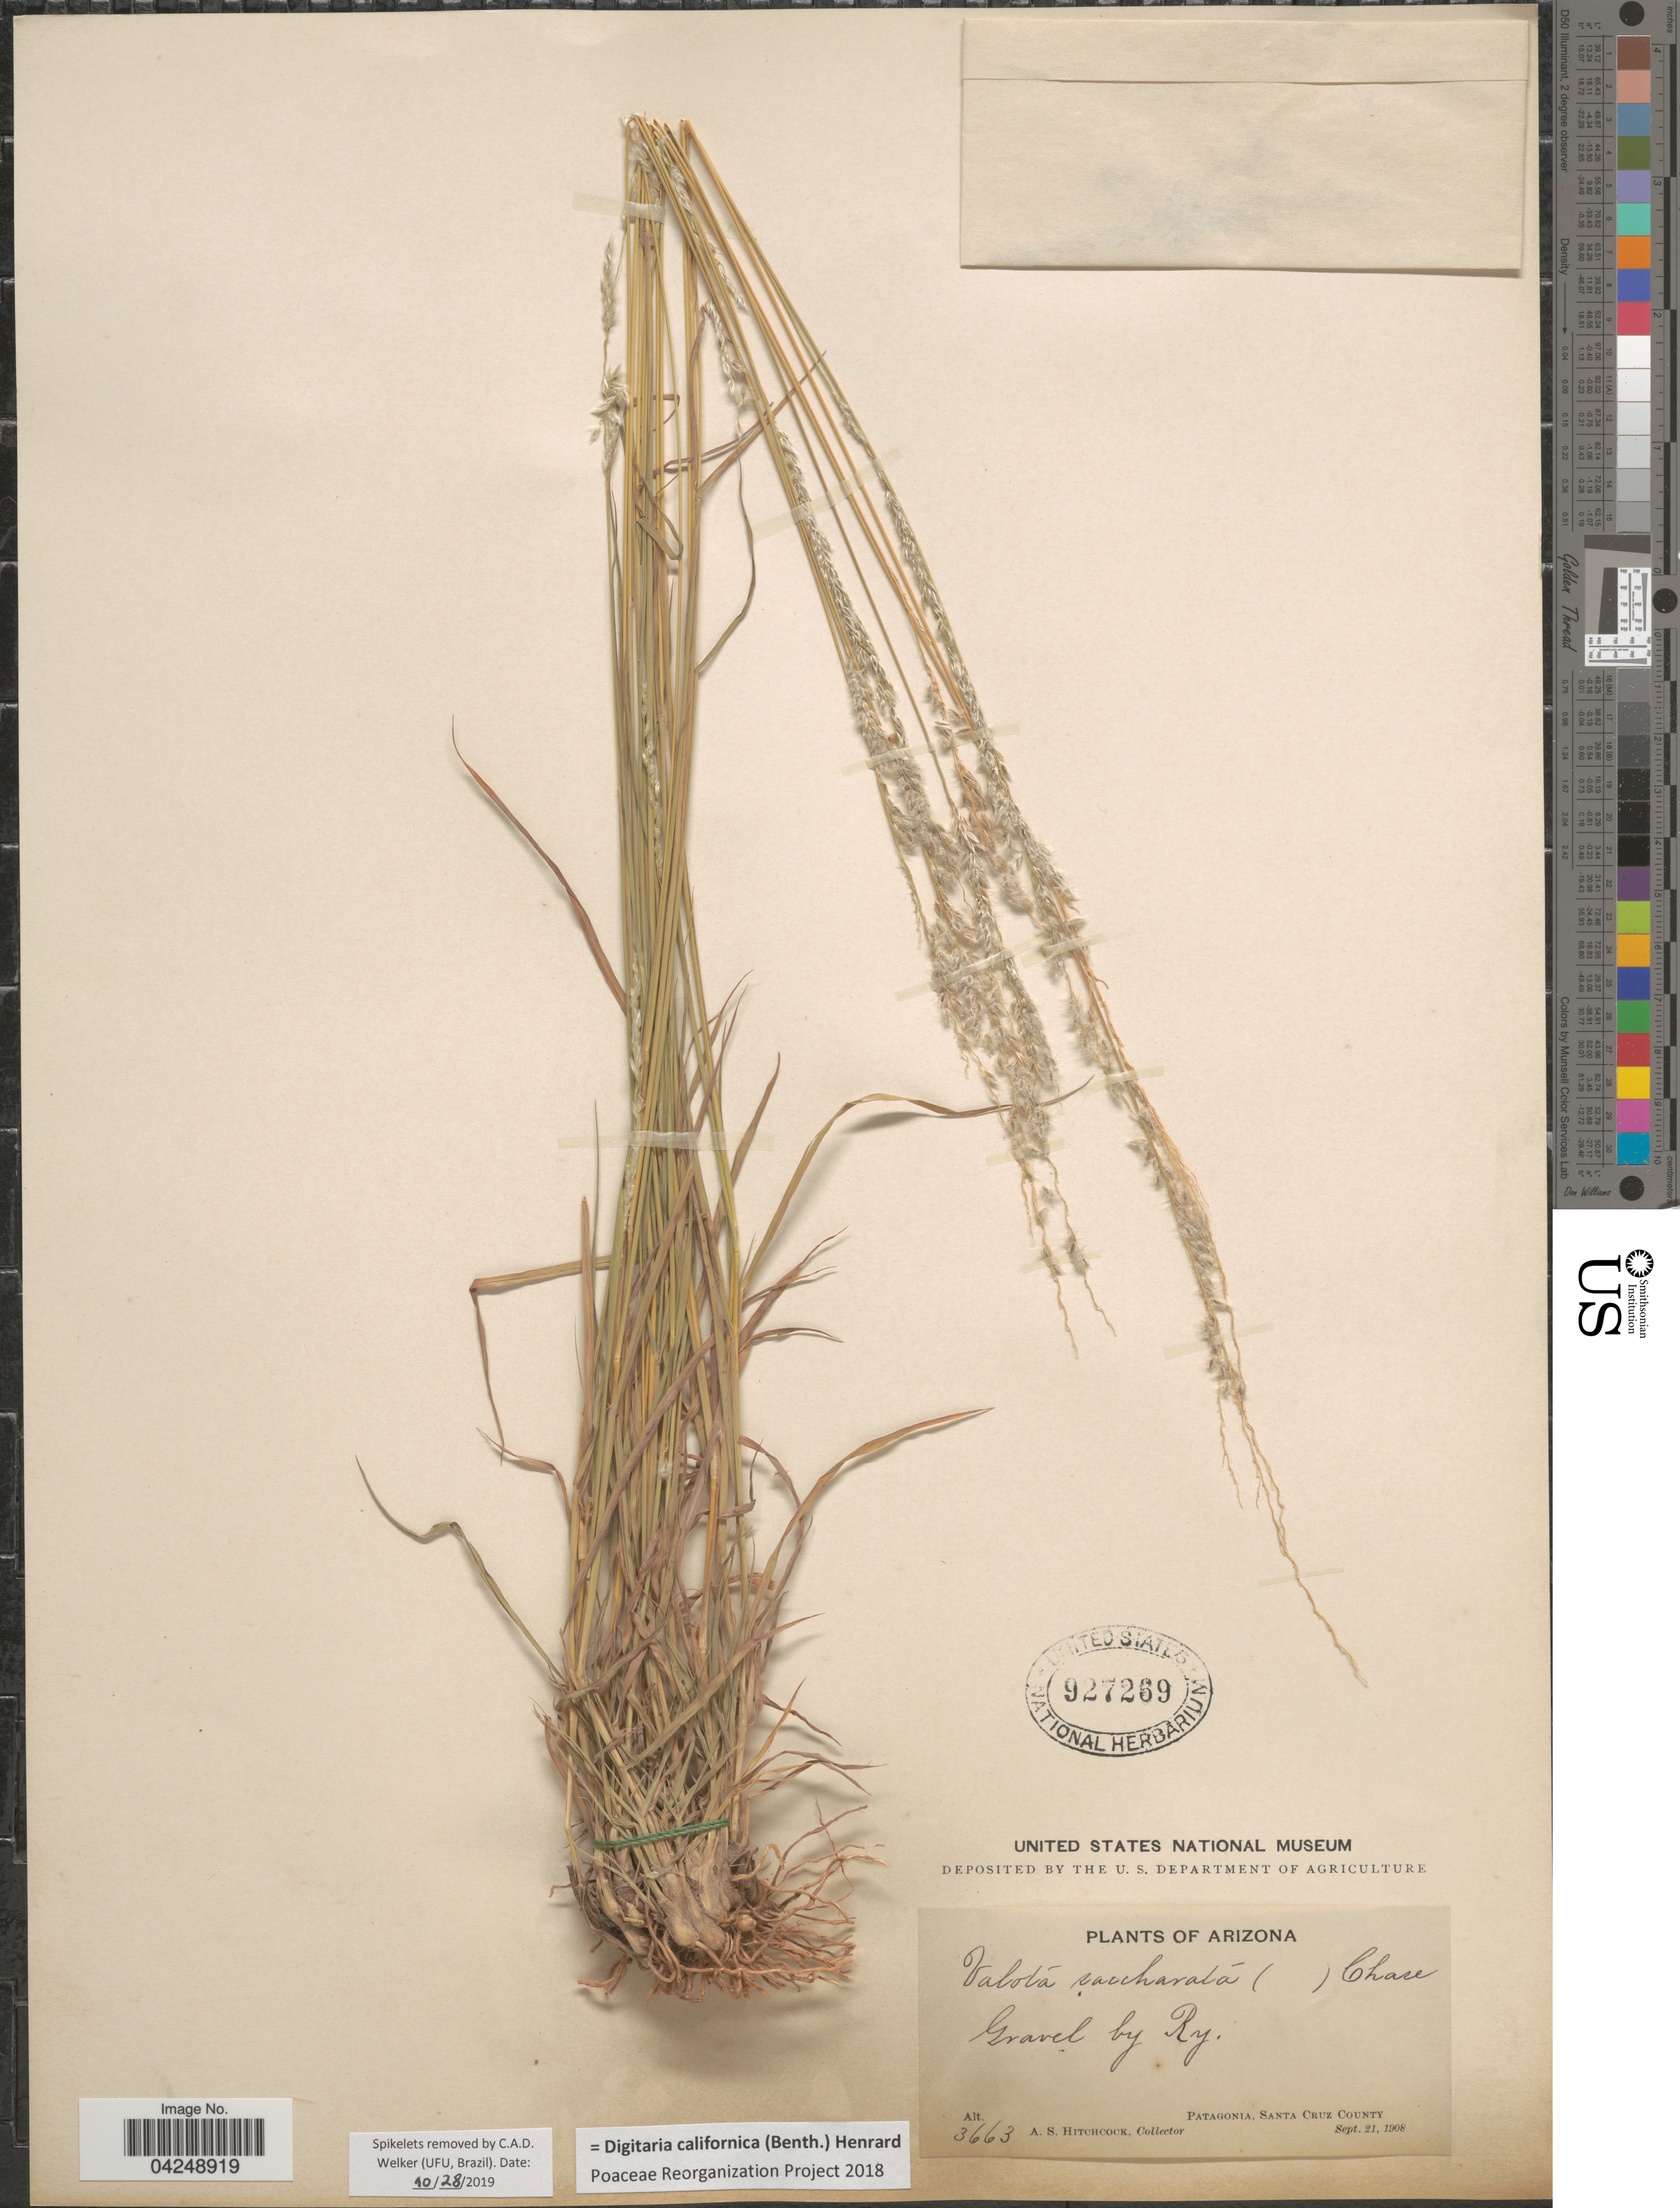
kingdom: Plantae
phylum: Tracheophyta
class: Liliopsida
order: Poales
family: Poaceae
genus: Digitaria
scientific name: Digitaria californica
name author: (Benth.) Henr.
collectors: A. S. Hitchcock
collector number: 3663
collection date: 1908-09-21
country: United States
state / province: Arizona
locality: Gravel by Ry. Patagonia, Santa Cruz County.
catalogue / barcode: US 927269